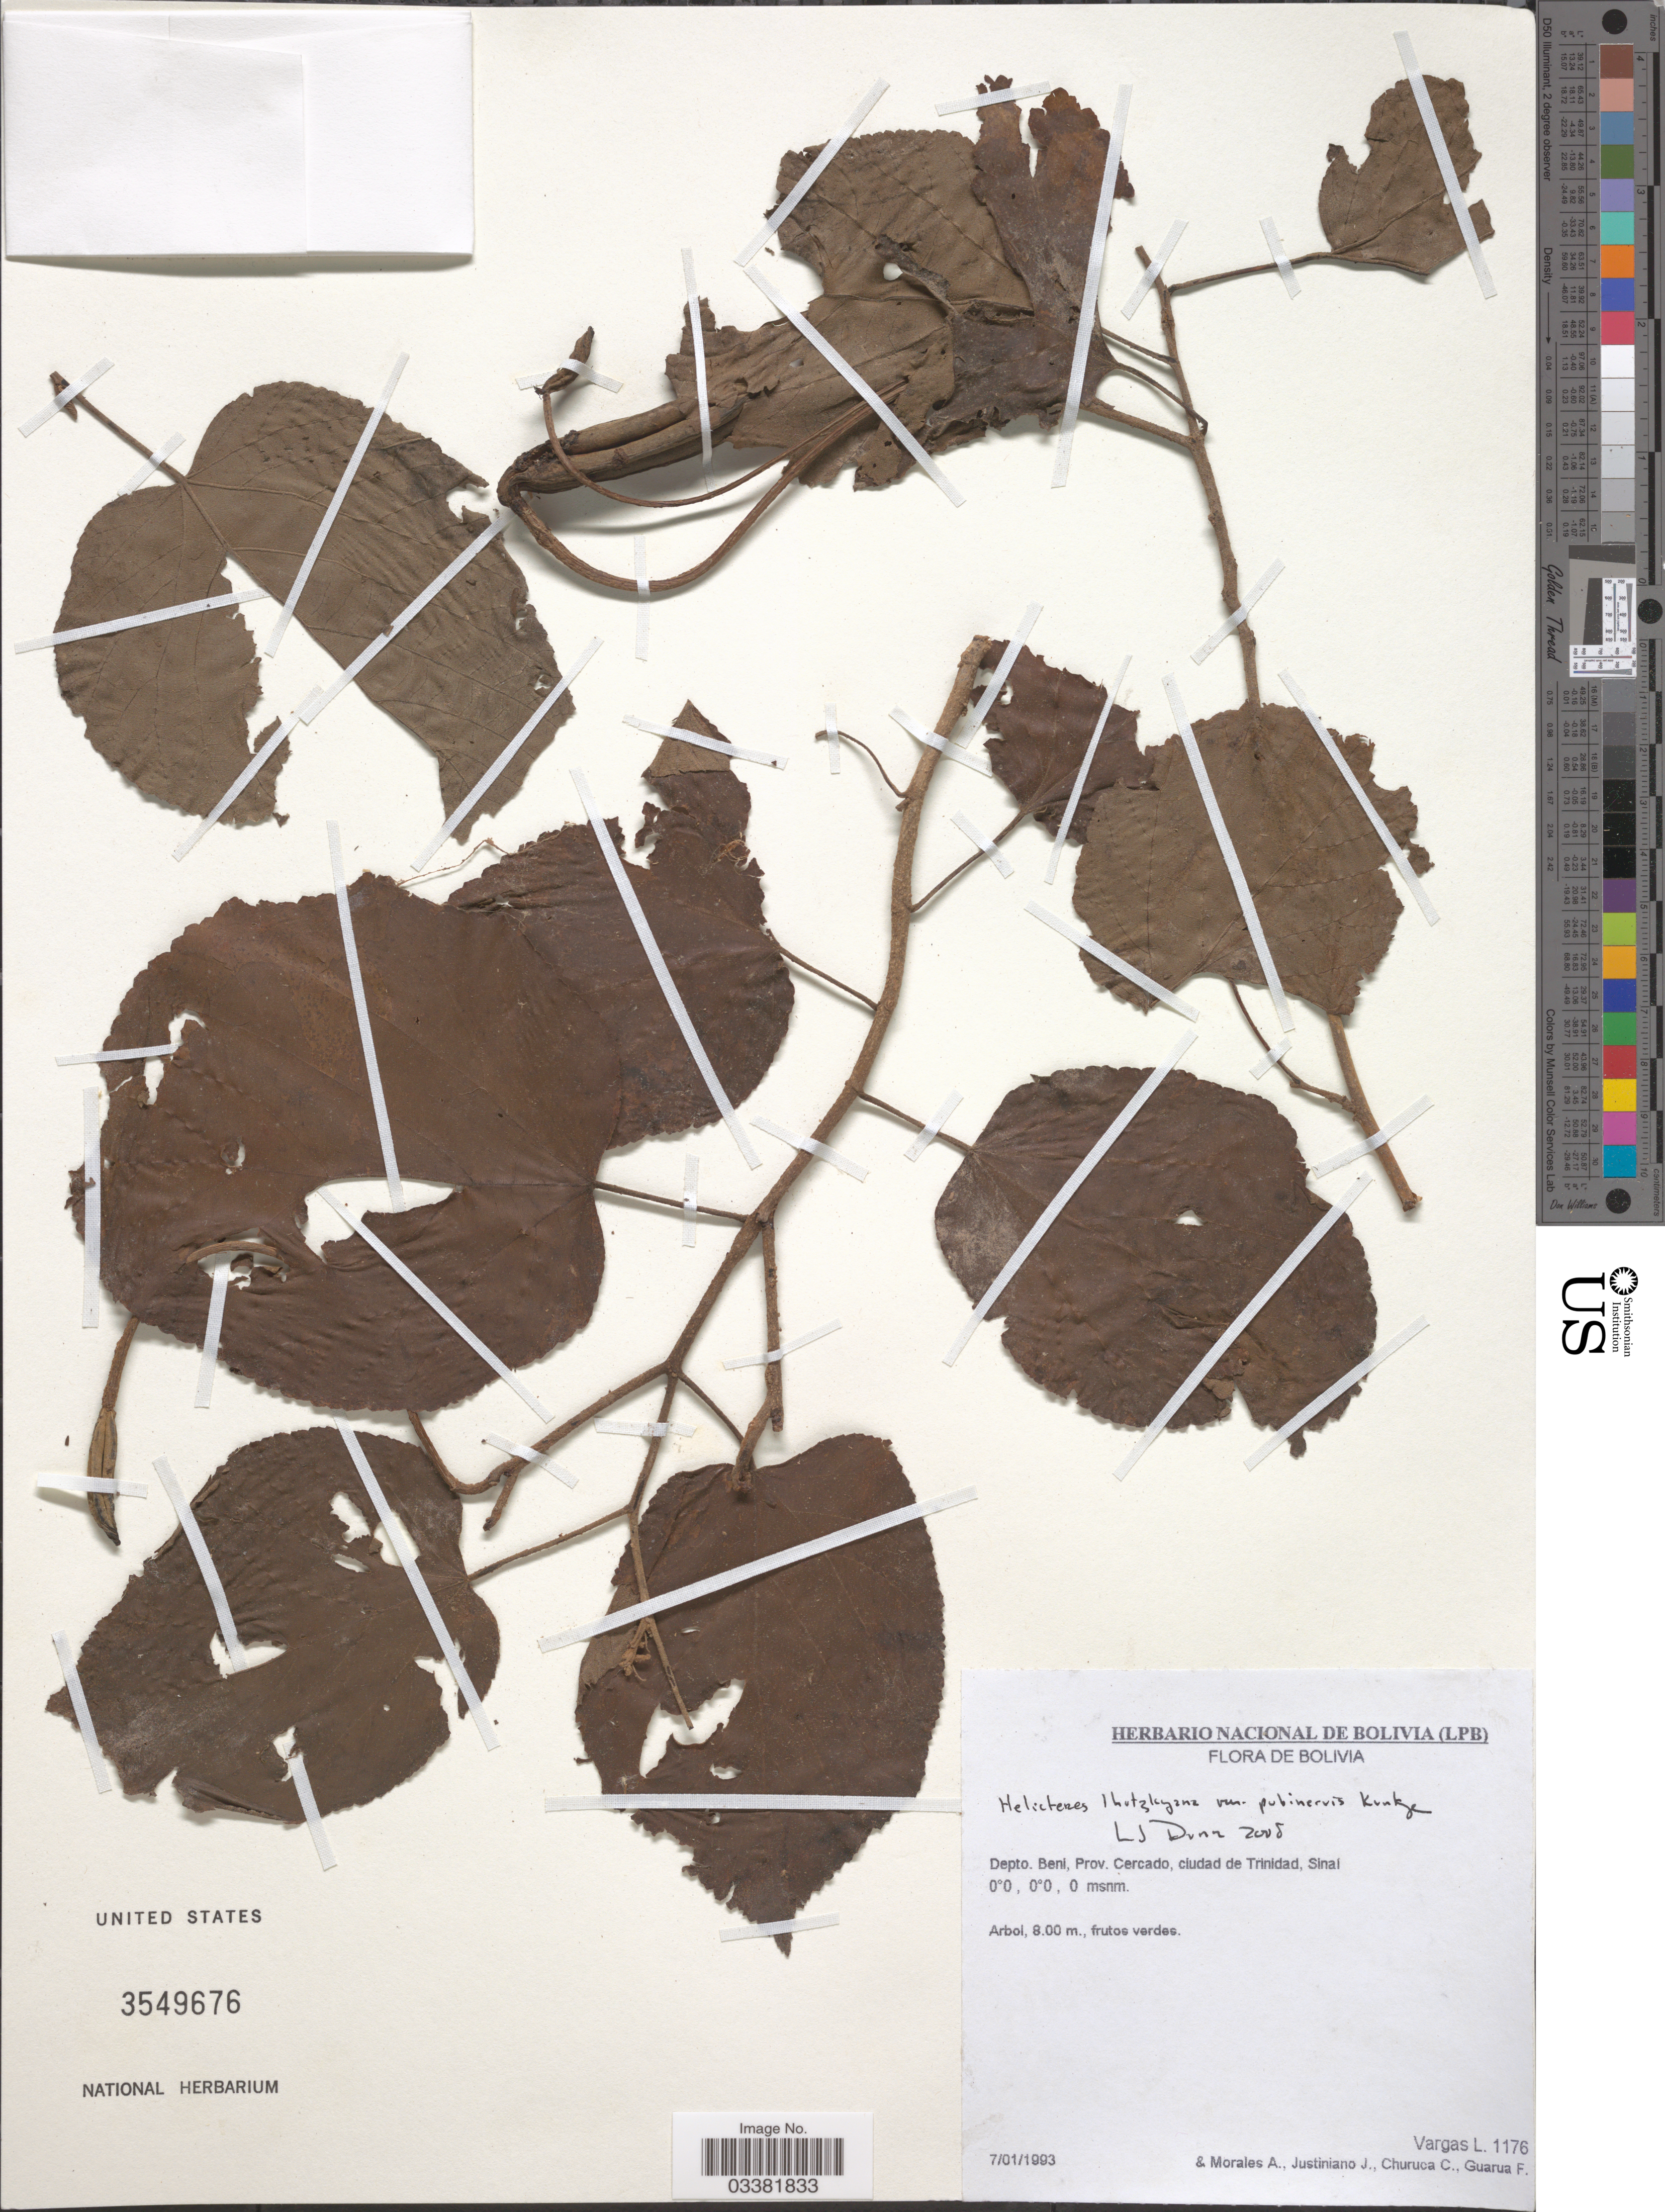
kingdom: Plantae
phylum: Tracheophyta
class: Magnoliopsida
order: Malvales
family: Malvaceae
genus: Helicteres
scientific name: Helicteres lhotzkyana var. pubinervis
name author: Kuntze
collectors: L. Vargas, A. Morales, J. Justiniano, C. Churuca & F. Guarua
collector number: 1176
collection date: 1993-01-07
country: Bolivia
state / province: Beni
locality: Depto. Beni, Prov. Cercado, ciudad de Trinidad, Sinaí.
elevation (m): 0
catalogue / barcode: US 3549676